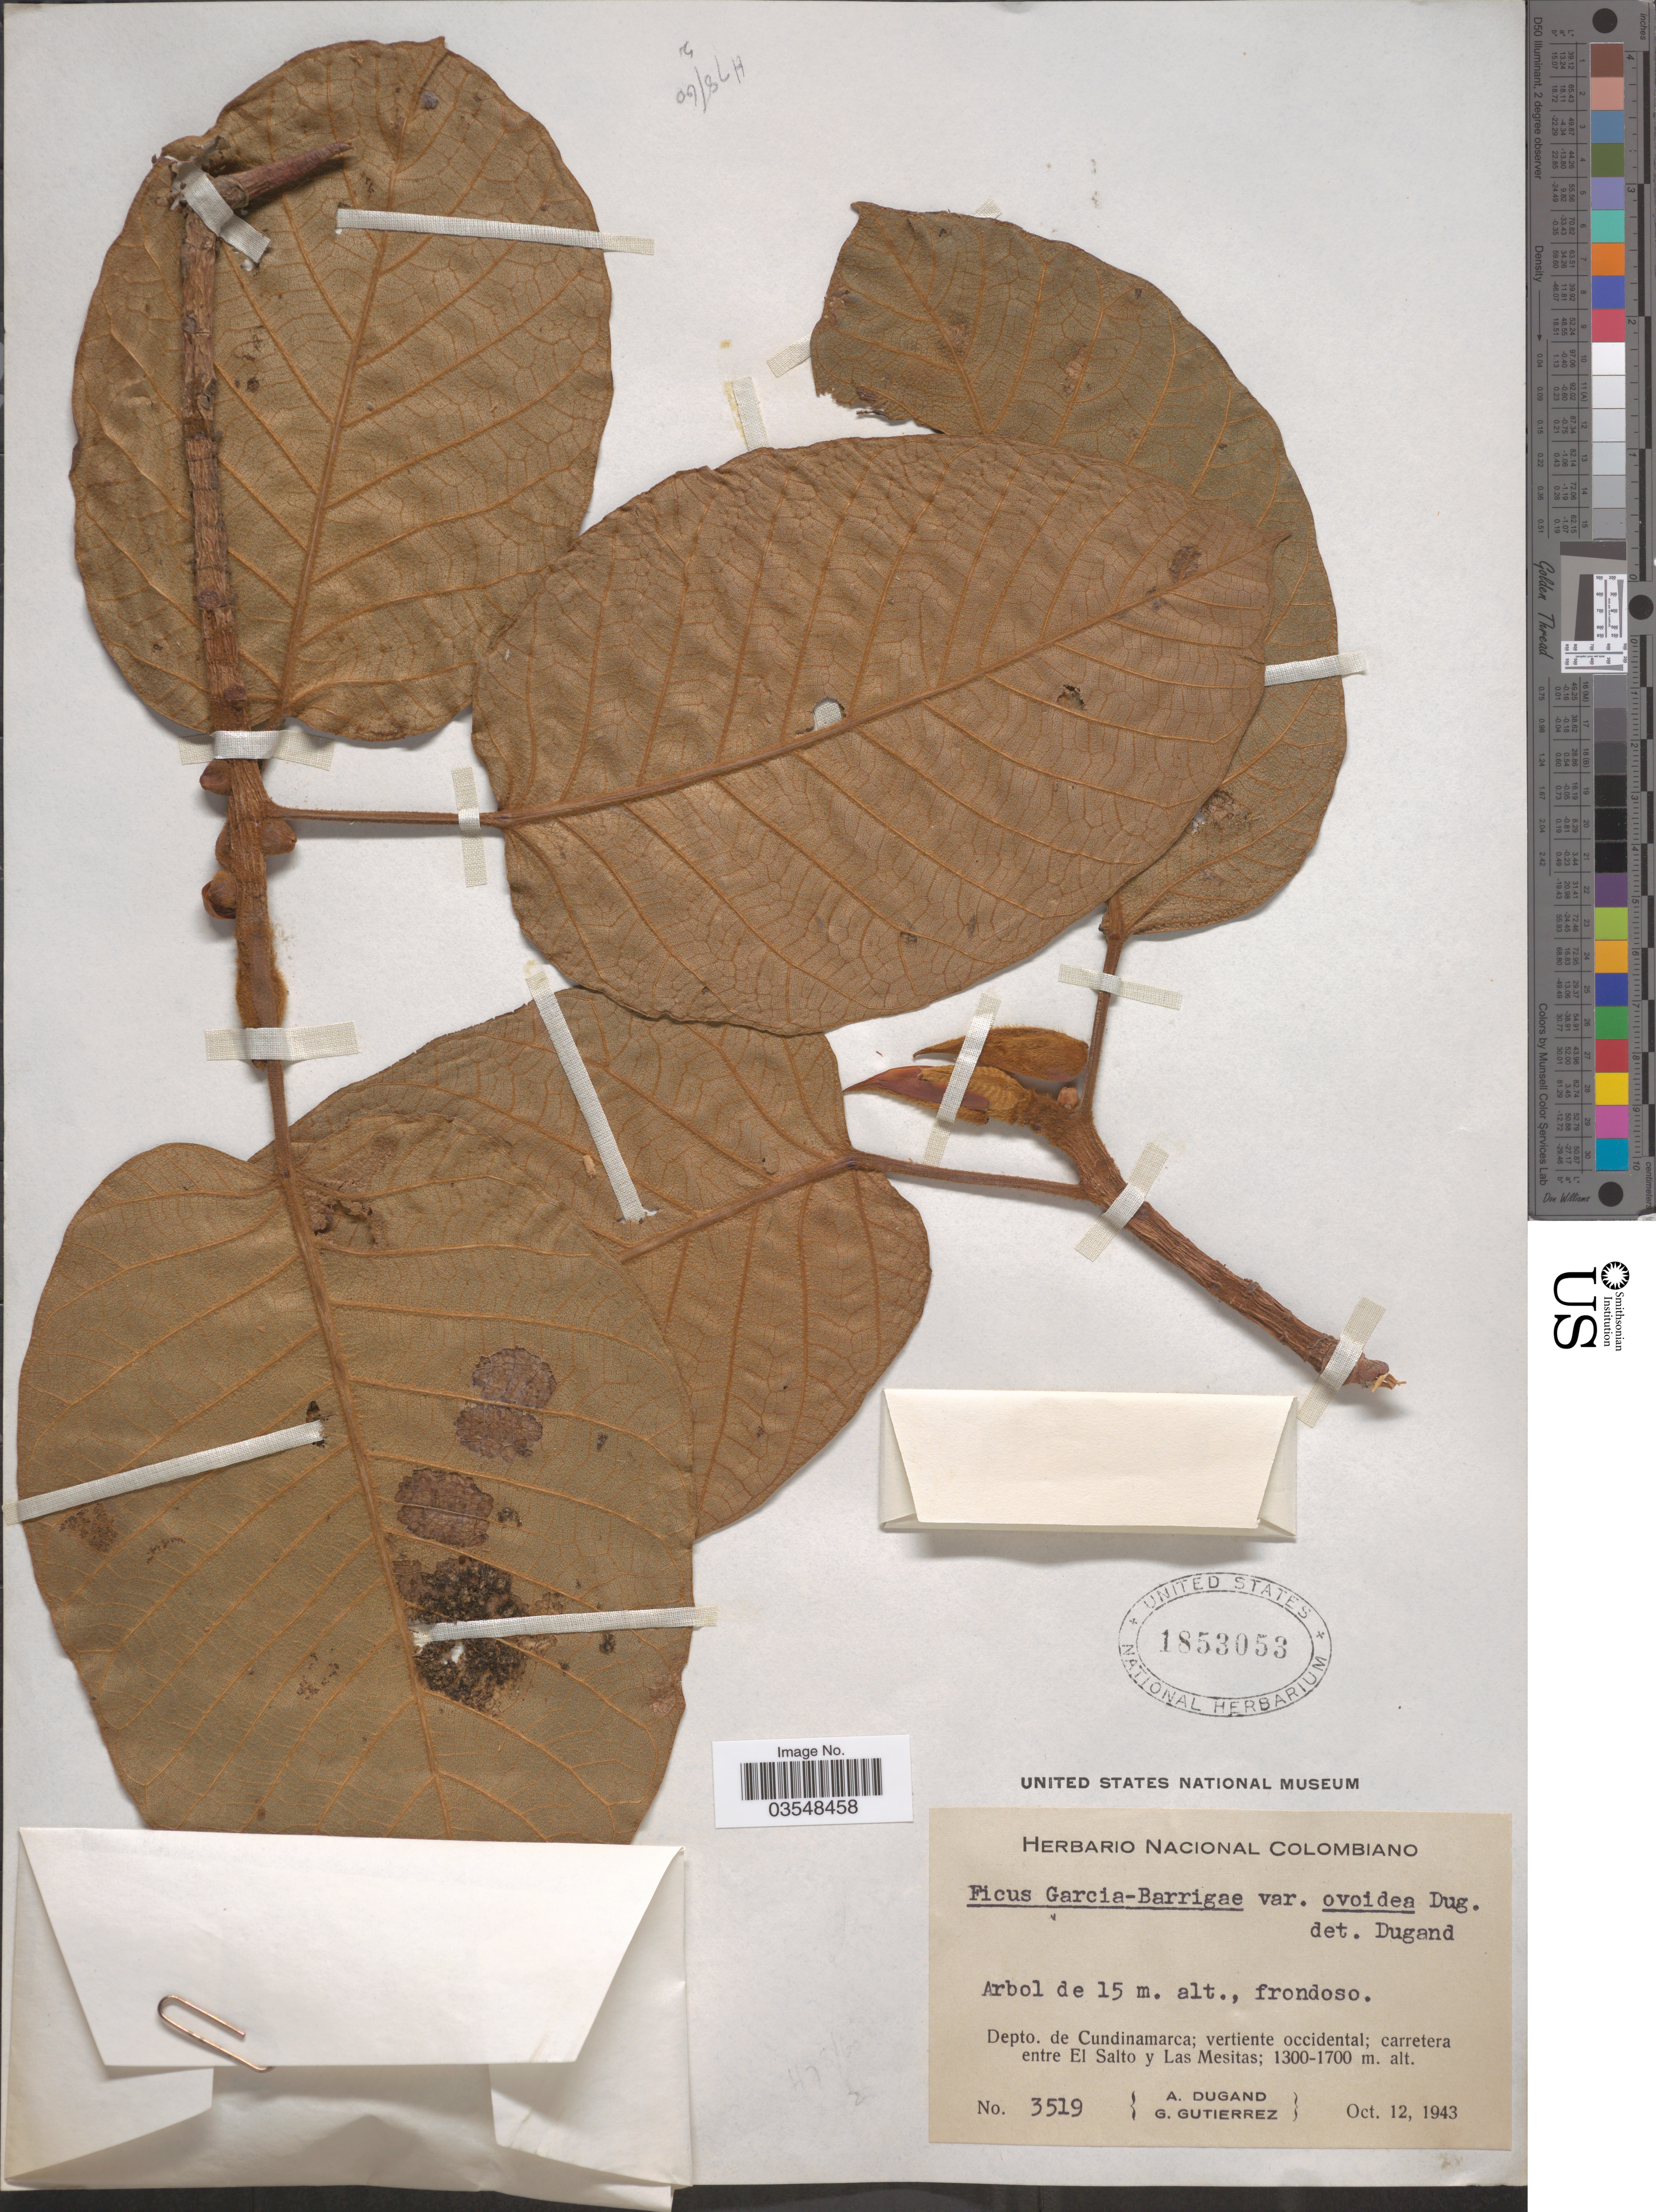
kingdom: Plantae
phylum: Tracheophyta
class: Magnoliopsida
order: Rosales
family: Moraceae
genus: Ficus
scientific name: Ficus garcia-barrigae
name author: Dugand G.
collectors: A. Dugand & G. Gutierrez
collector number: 3519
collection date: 1943-10-12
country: Colombia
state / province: Cundinamarca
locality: Depto. de Cundinamarca; vertiente occidental; carretera entre El Salto y Las Mesitas.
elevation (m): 1300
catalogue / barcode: US 1853053